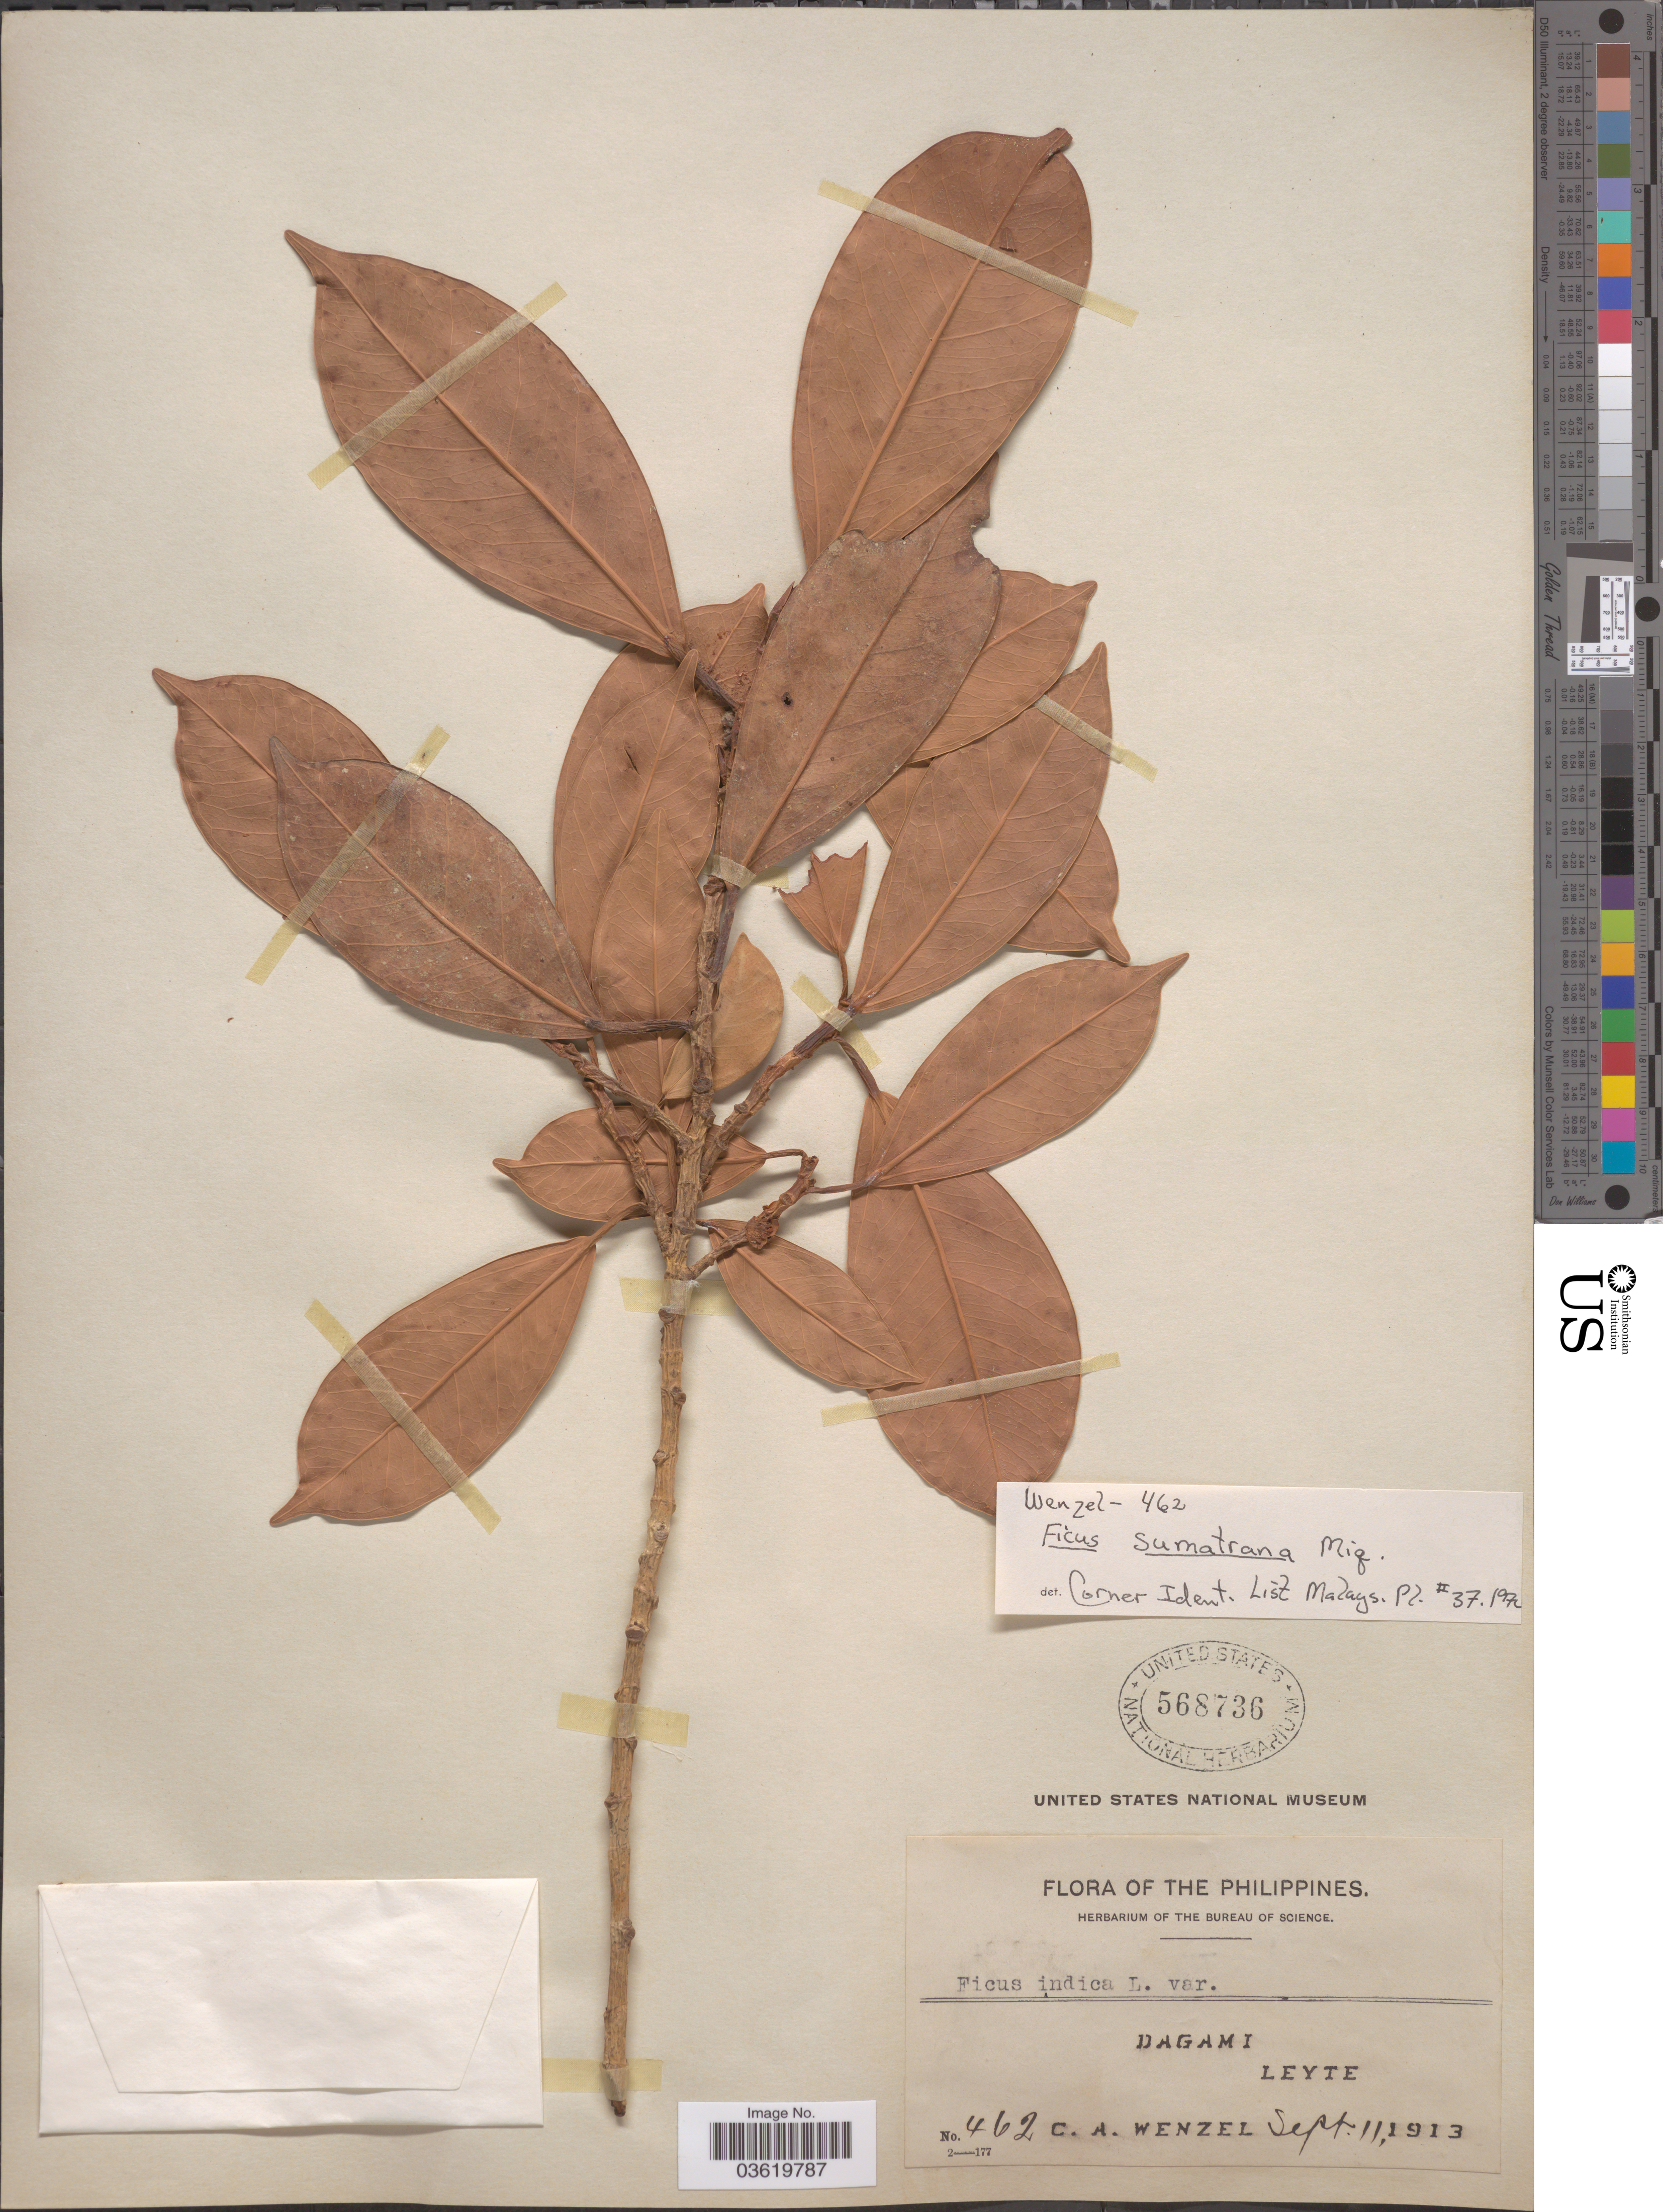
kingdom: Plantae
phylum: Tracheophyta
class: Magnoliopsida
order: Rosales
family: Moraceae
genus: Ficus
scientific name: Ficus sumatrana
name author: Miq.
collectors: C. Wenzel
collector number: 462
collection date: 1913-09-11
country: Philippines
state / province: Eastern Visayas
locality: Dagami. Leyte.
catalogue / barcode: US 568736